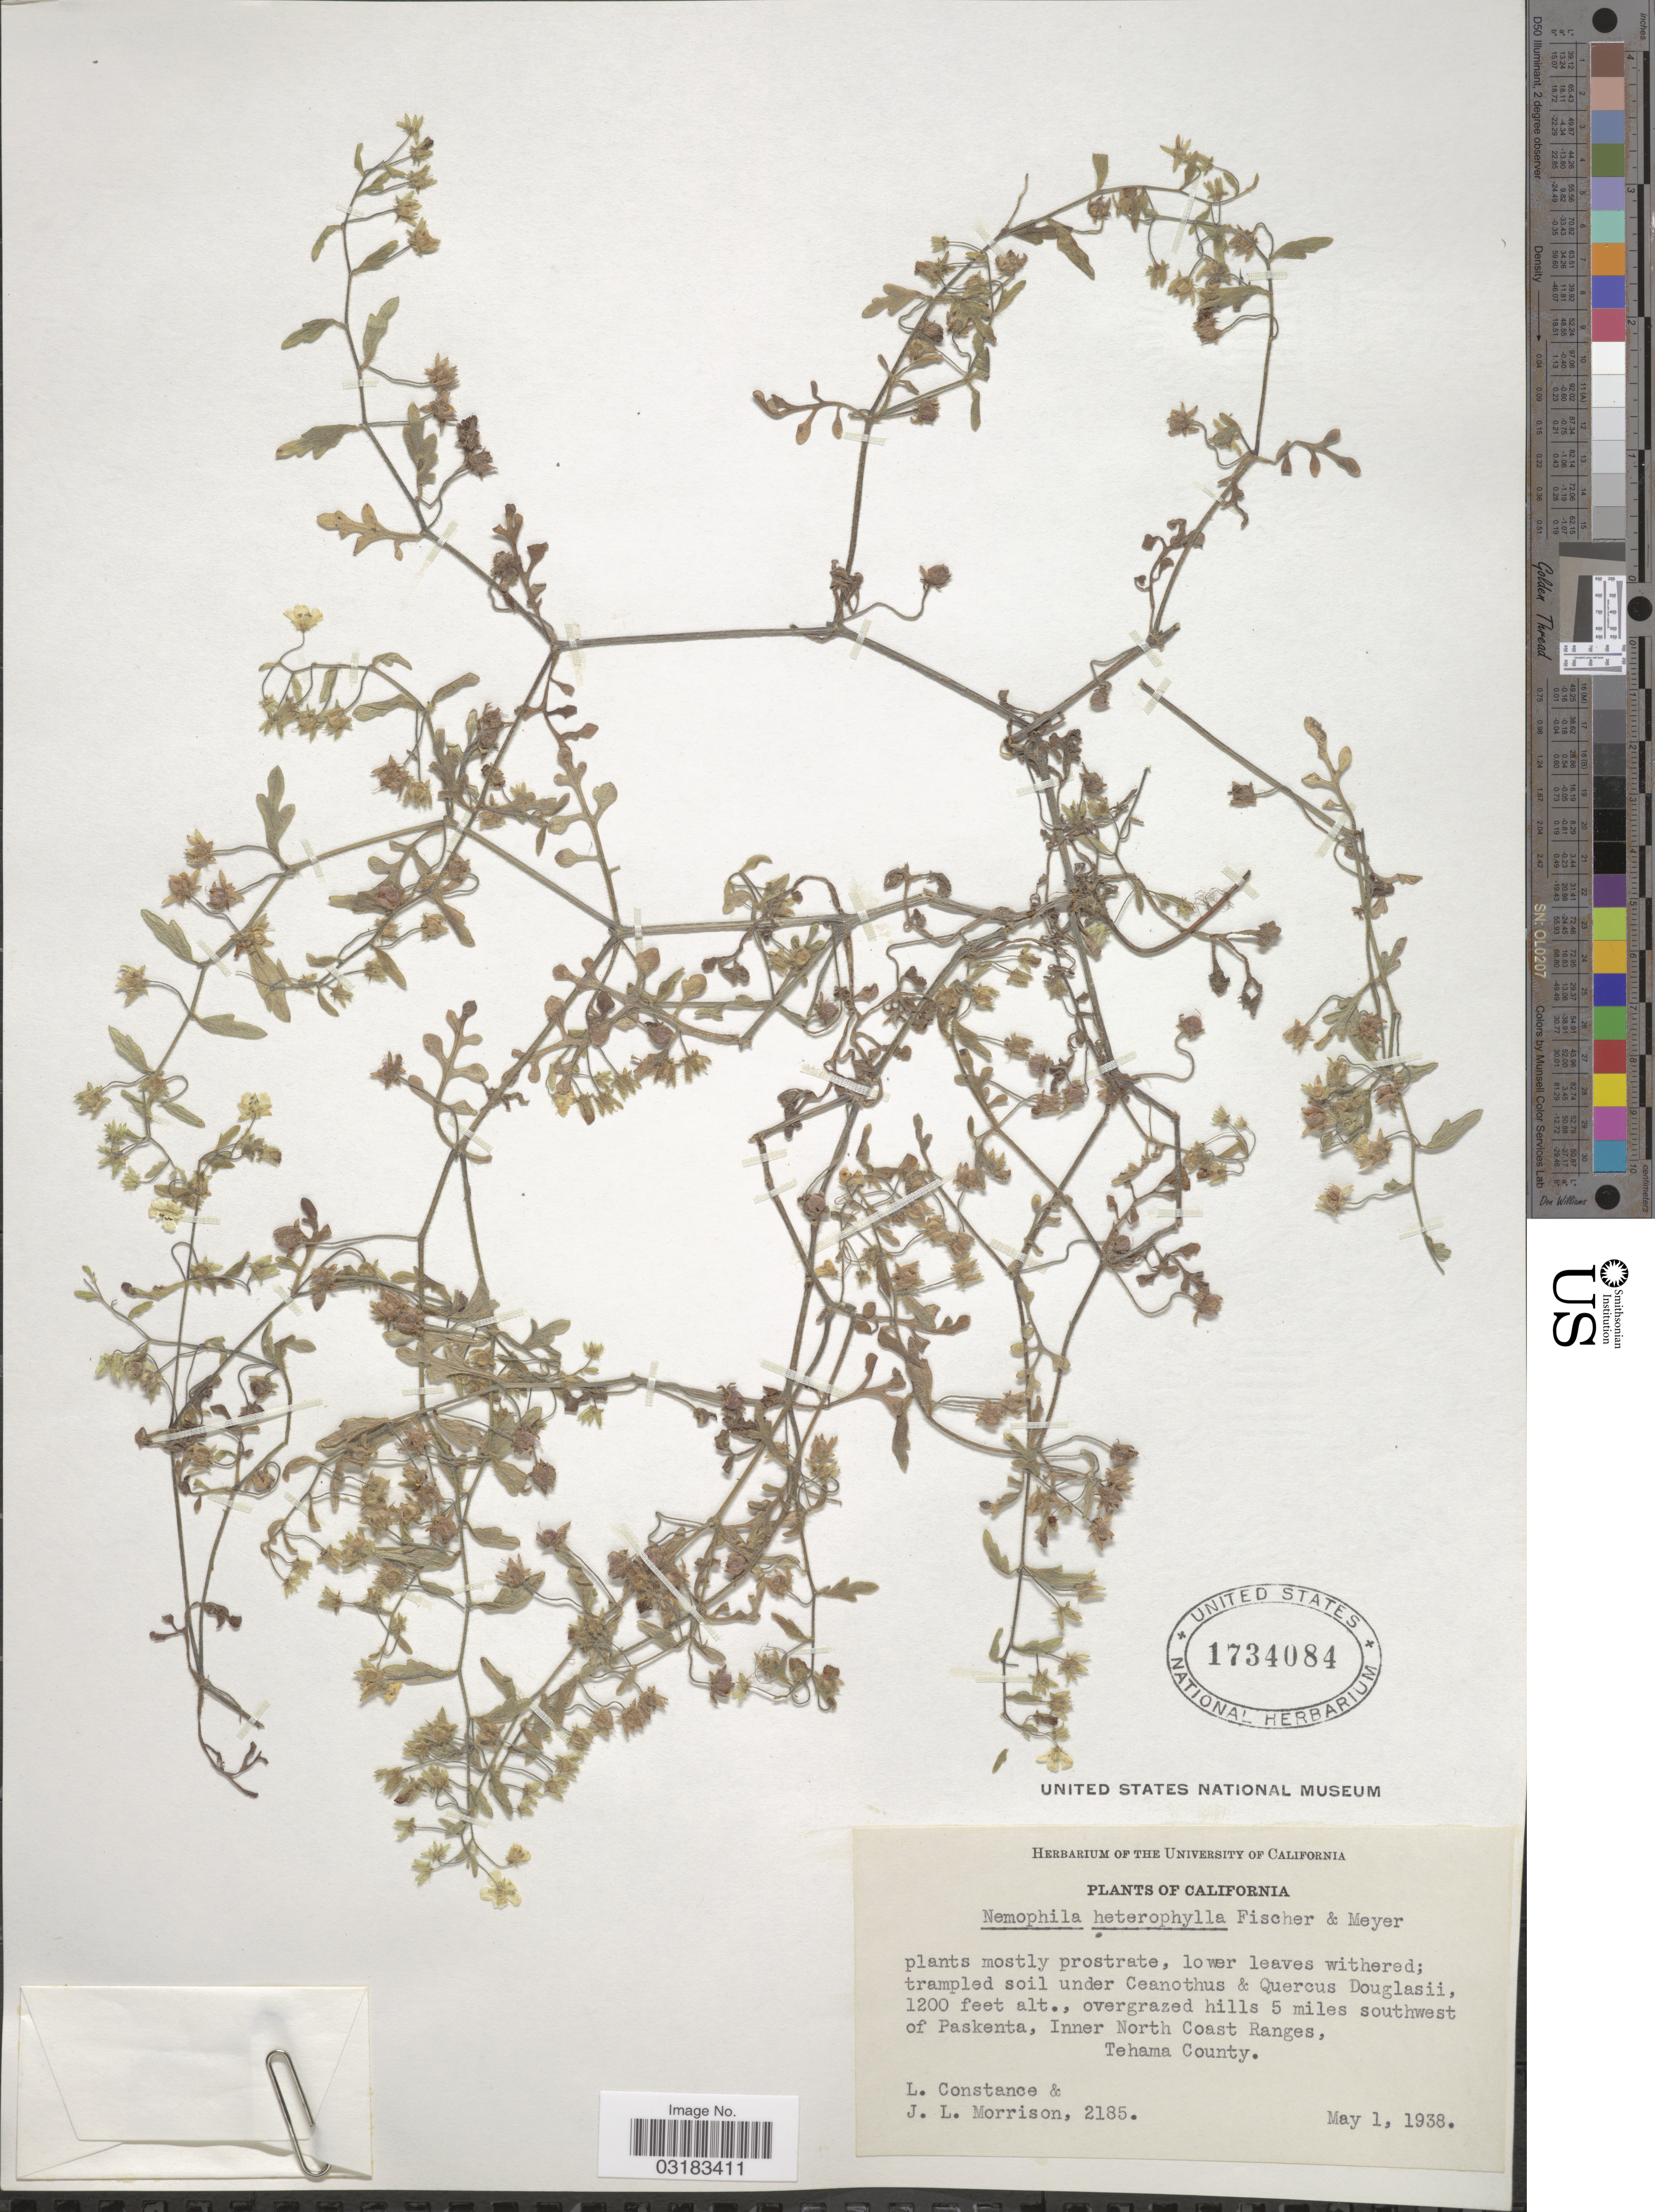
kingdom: Plantae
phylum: Tracheophyta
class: Magnoliopsida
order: Boraginales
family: Hydrophyllaceae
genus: Nemophila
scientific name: Nemophila heterophylla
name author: Fisch. & C.A. Mey.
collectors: L. Constance & J. Morrison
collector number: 2185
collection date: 1938-05-01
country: United States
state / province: California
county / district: Tehama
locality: Overgrazed hills 5 miles southwest of Paskenta, Inner North Coast Ranges, Tehama County.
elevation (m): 366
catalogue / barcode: US 1734084